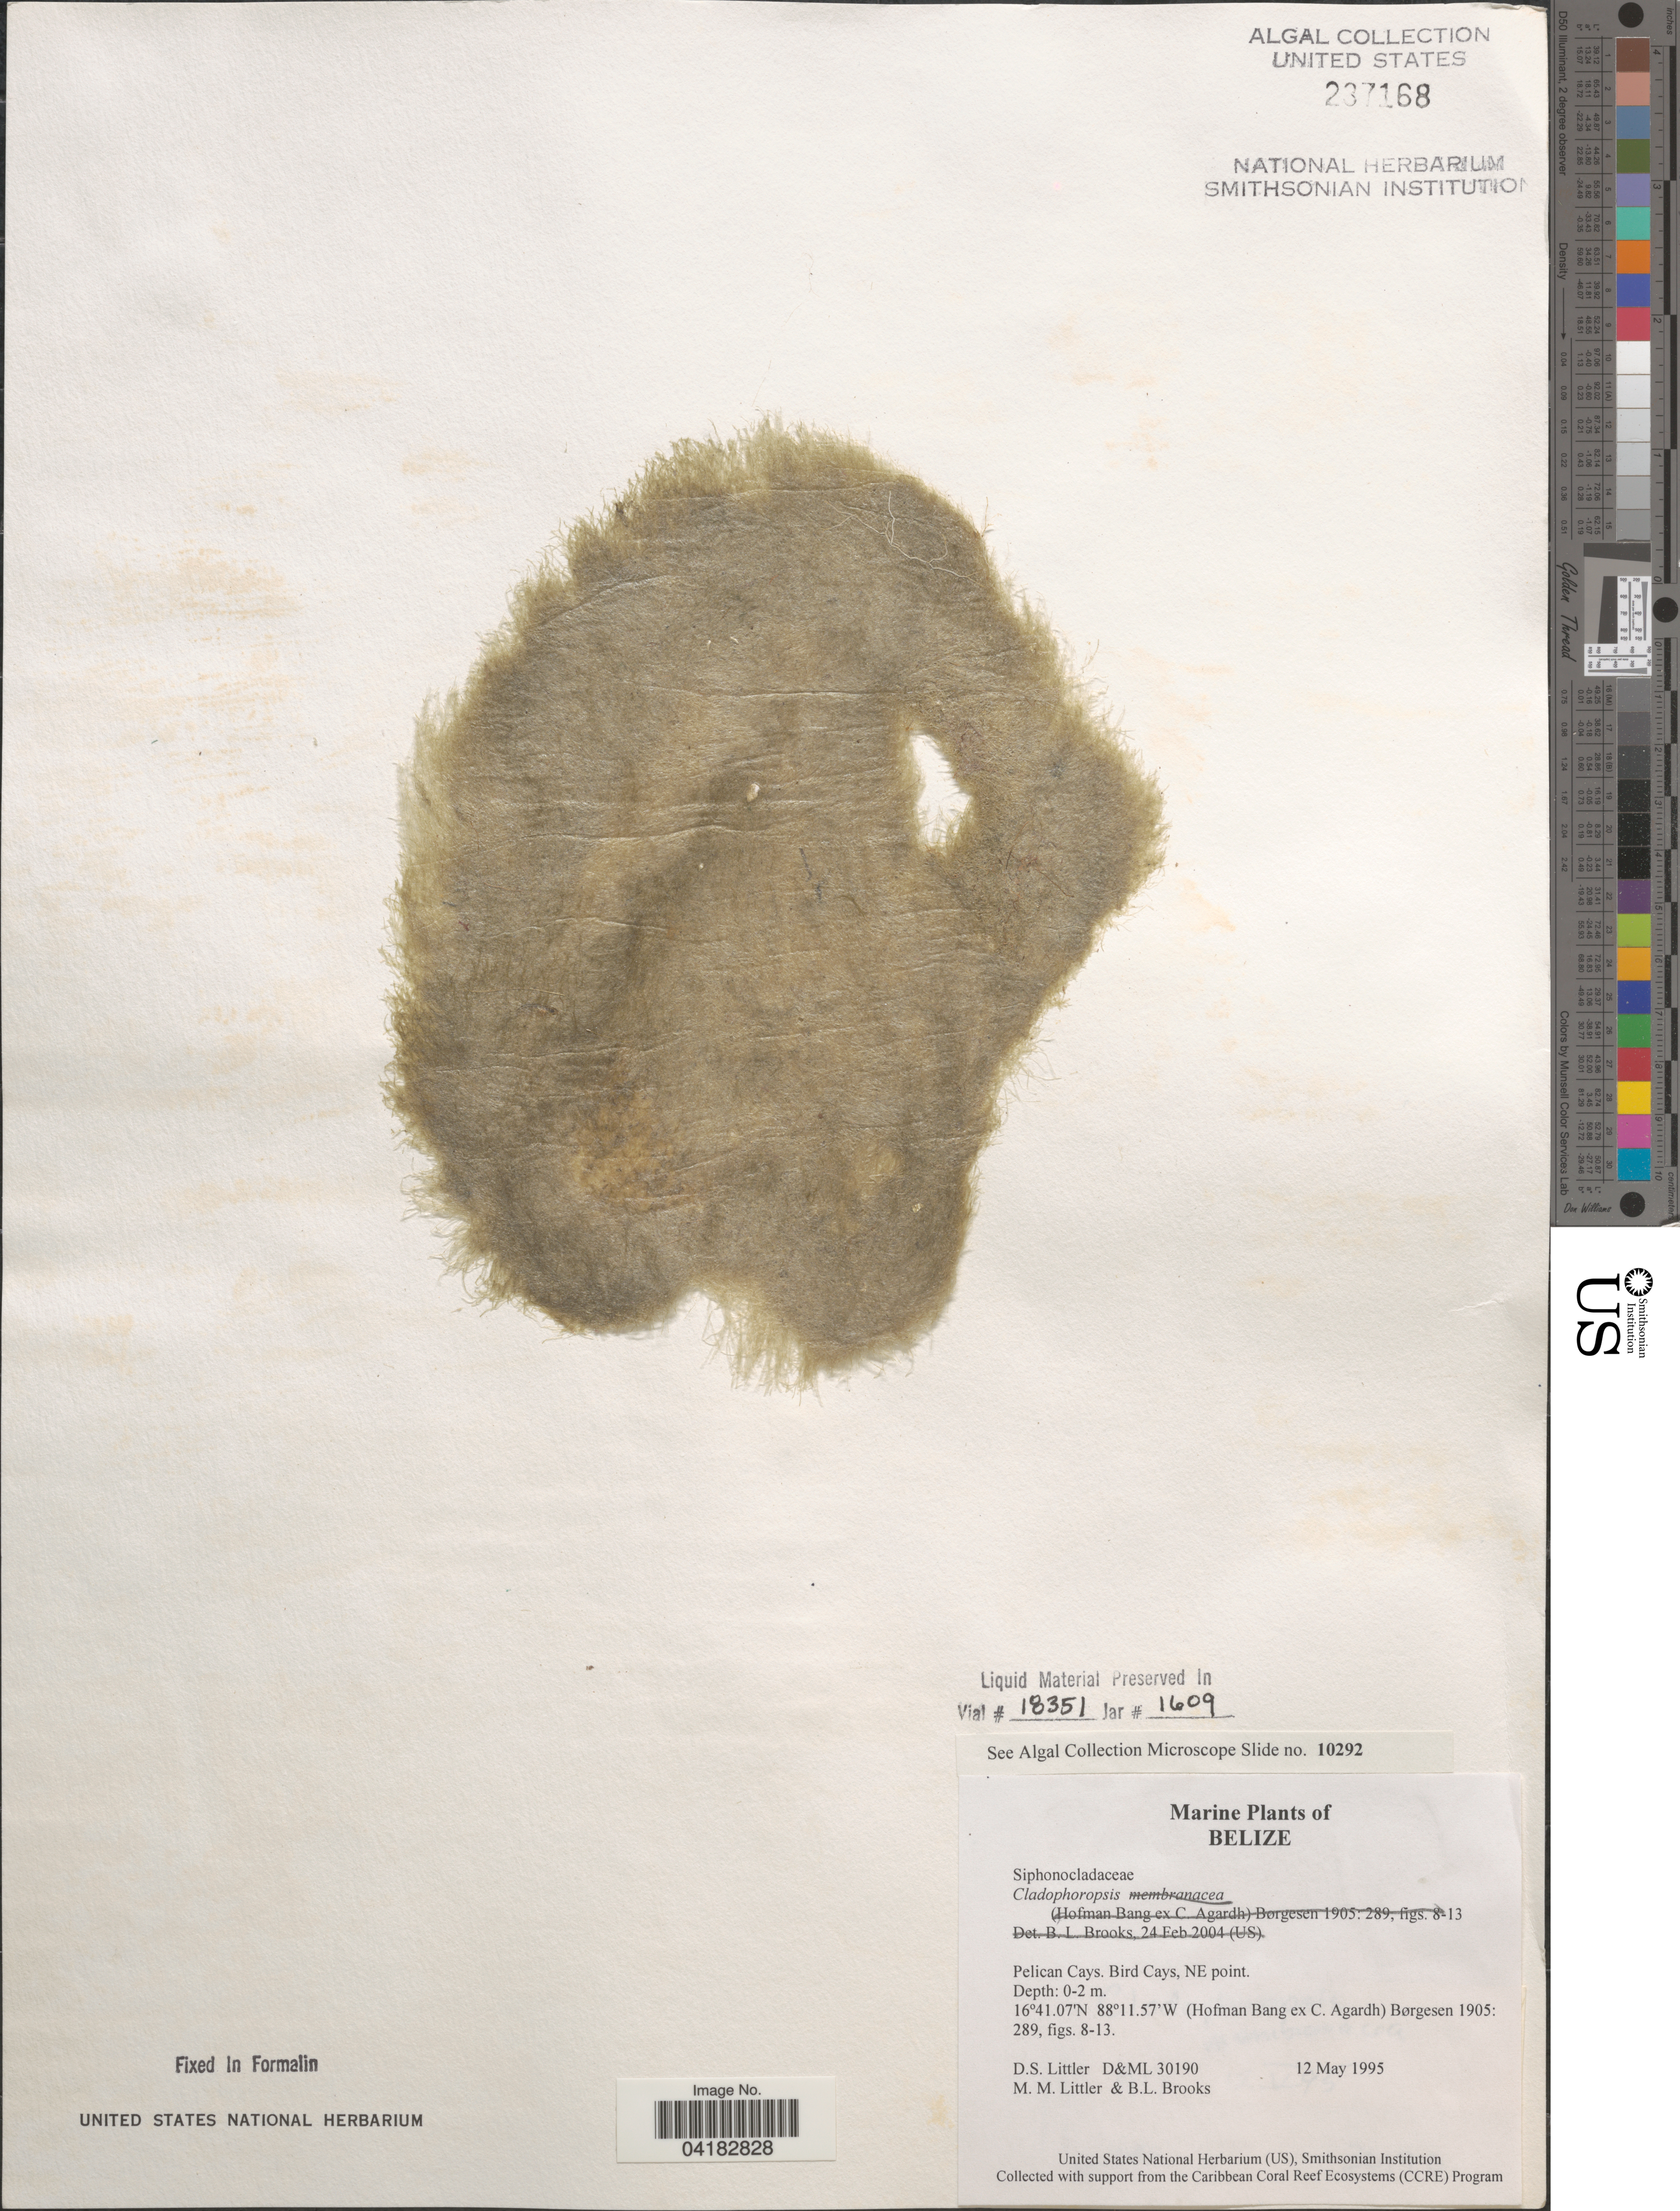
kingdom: Plantae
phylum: Chlorophyta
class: Ulvophyceae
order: Siphonocladales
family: Boodleaceae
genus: Cladophoropsis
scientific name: Cladophoropsis sp.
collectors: D. S. Littler & B. Brooks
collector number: D&ML30190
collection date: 1995-05-12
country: Belize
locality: Pelican Cays. Bird Cays, NE point.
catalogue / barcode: US 237168